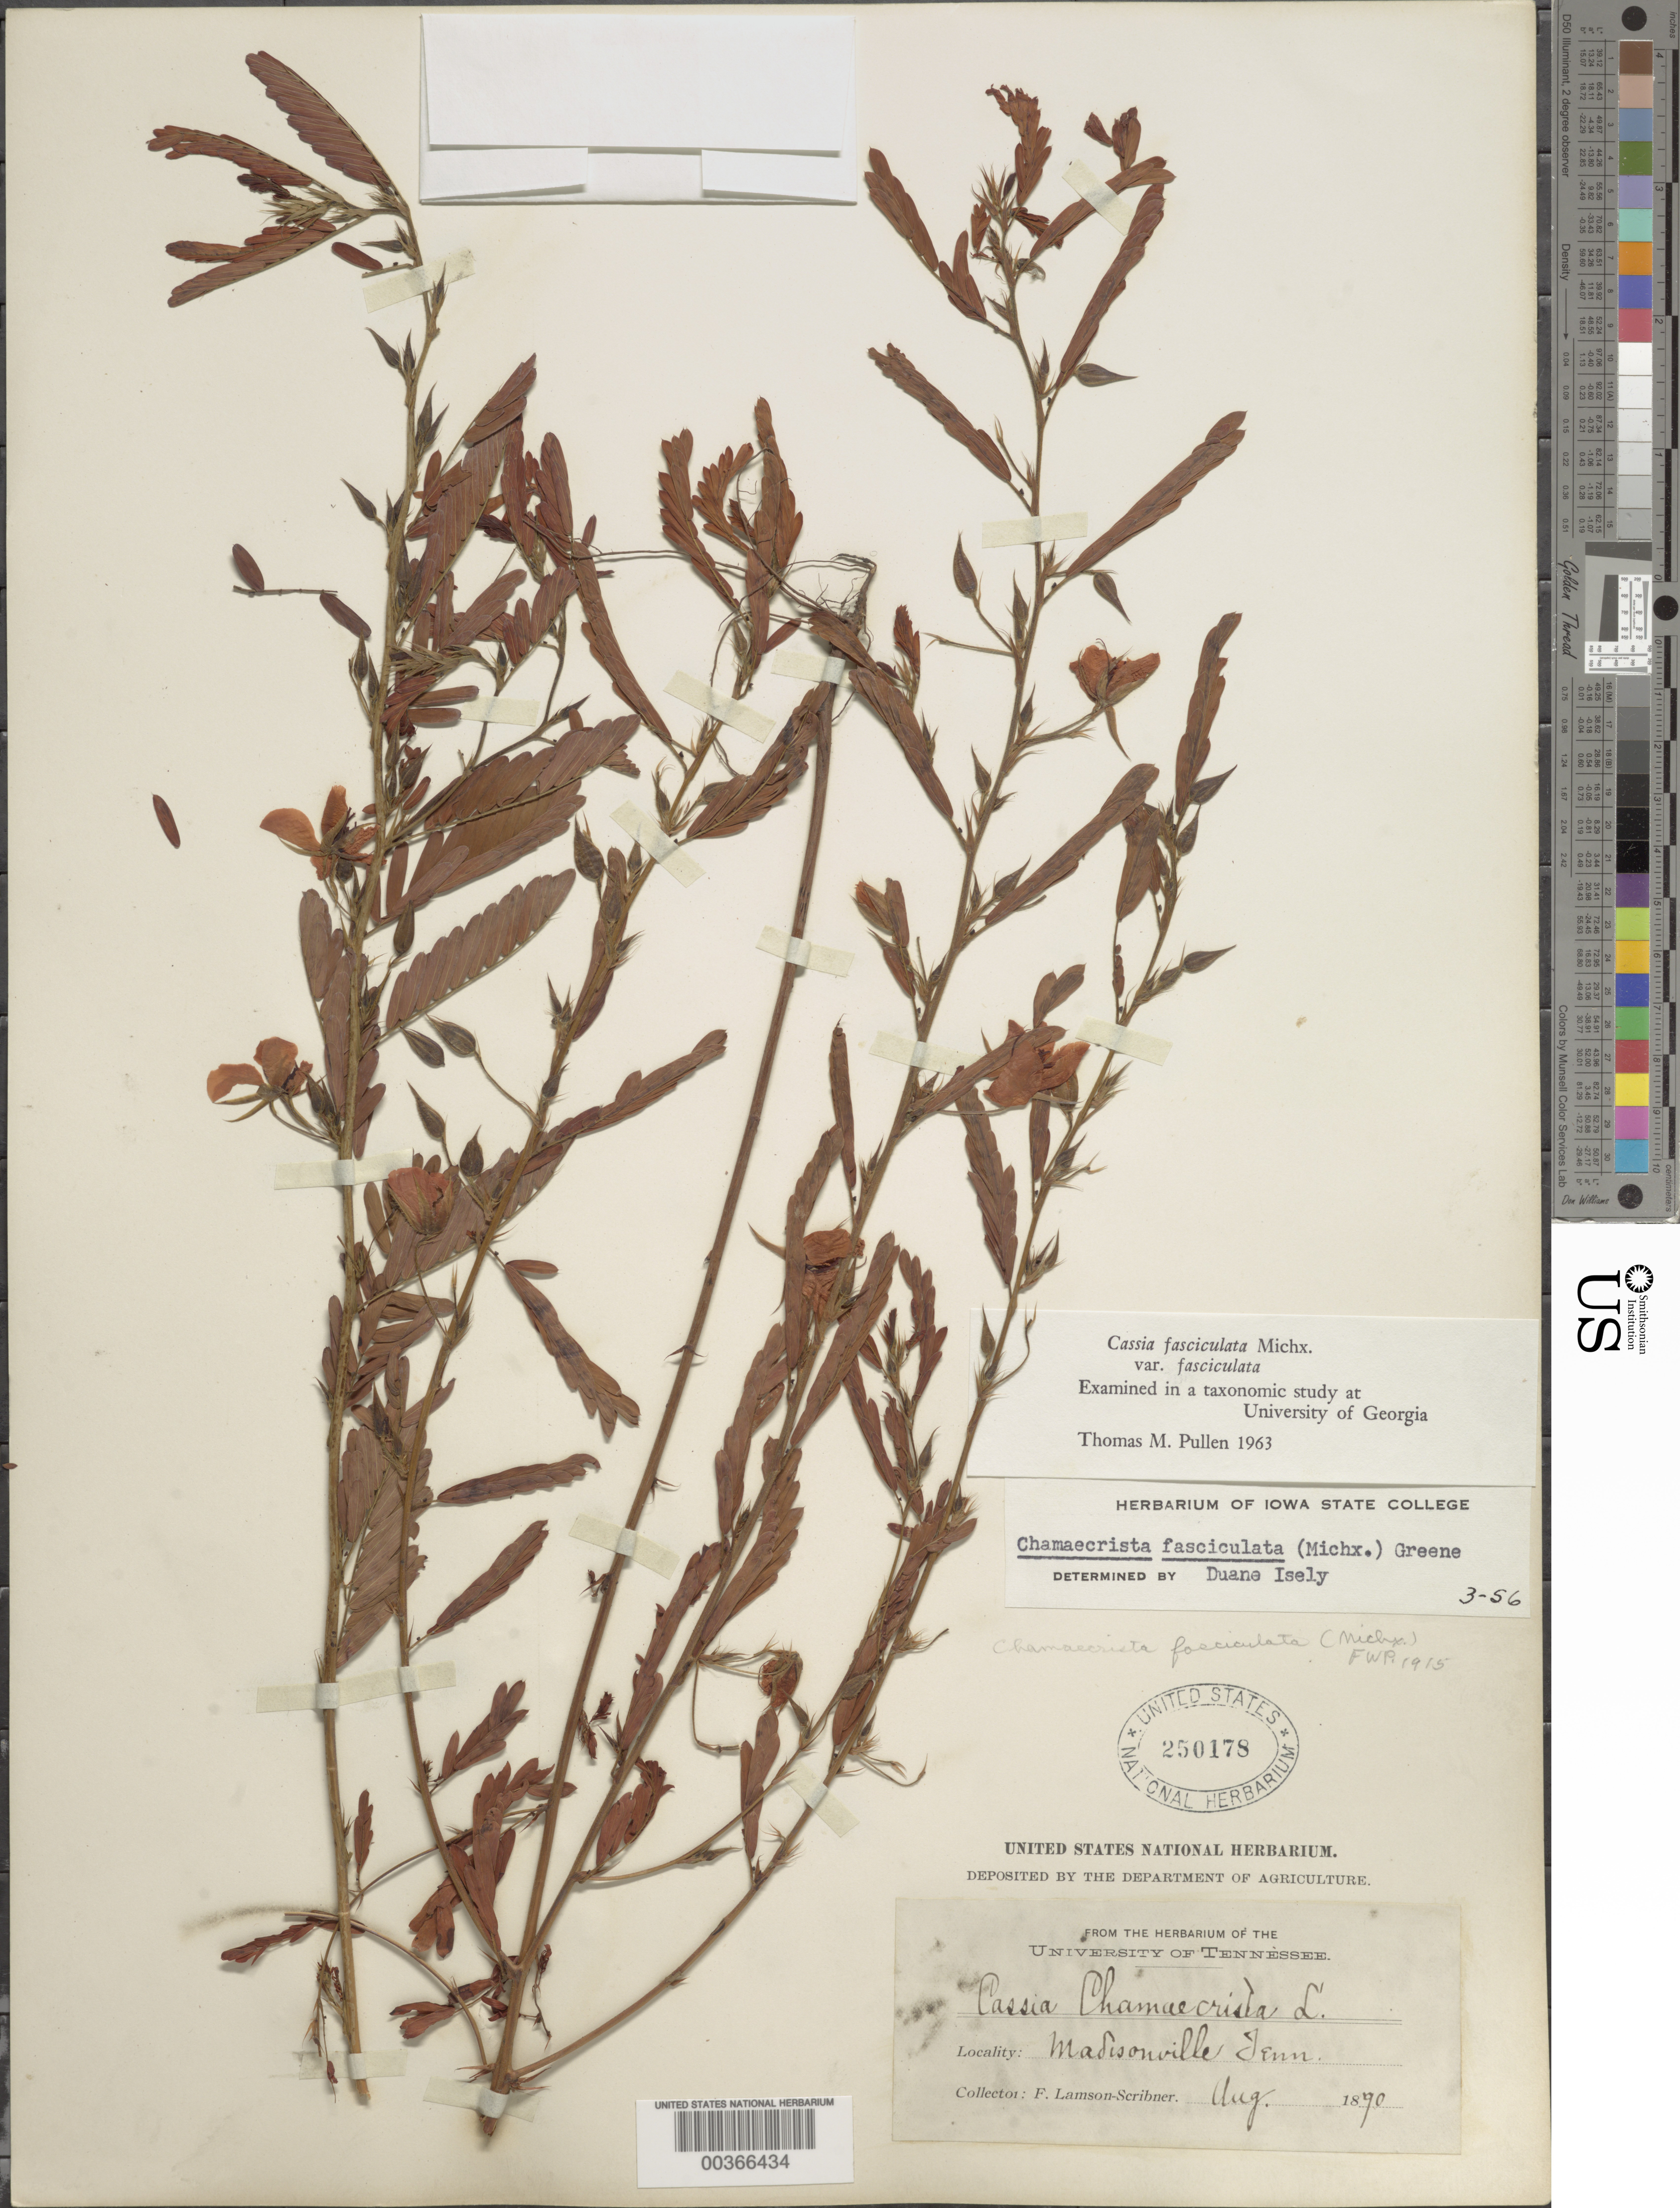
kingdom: Plantae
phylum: Tracheophyta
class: Magnoliopsida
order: Fabales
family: Fabaceae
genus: Chamaecrista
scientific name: Chamaecrista fasciculata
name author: (Michx.) Greene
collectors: F. L. Scribner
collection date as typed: Aug 1890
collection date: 1890-08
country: United States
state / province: Tennessee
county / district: Monroe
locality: Madisonville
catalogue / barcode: US 250178